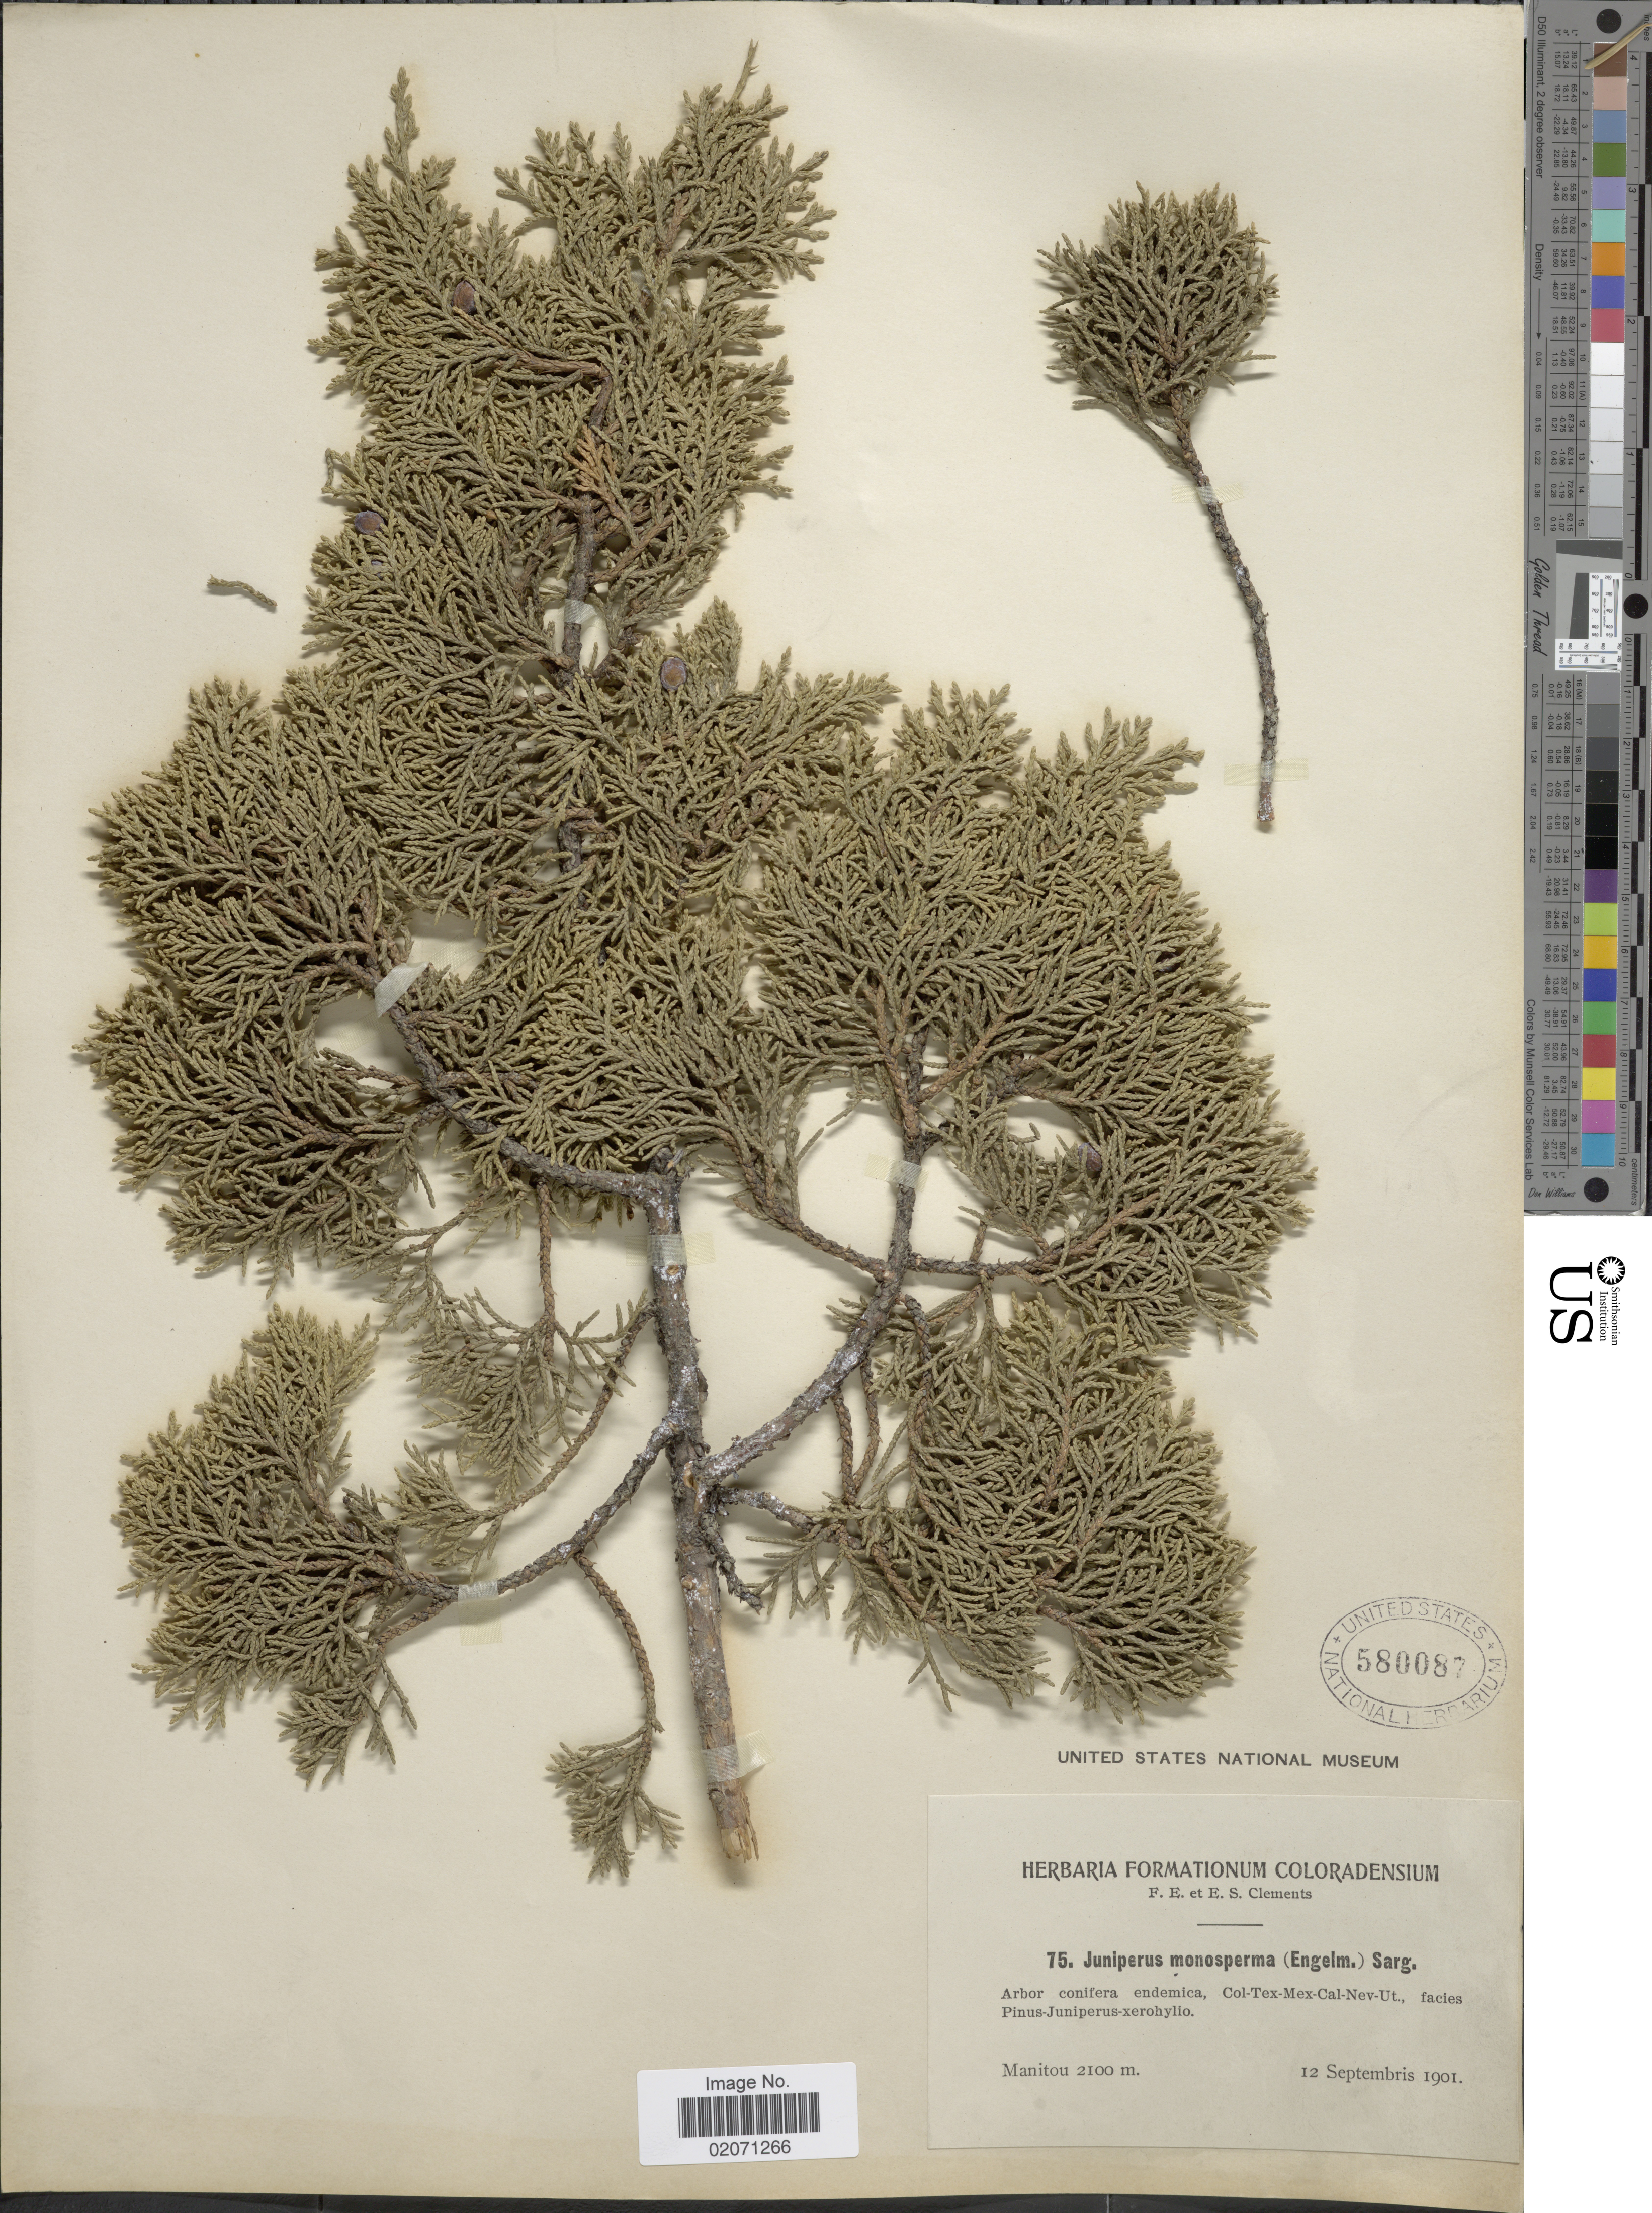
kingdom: Plantae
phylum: Tracheophyta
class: Pinopsida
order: Pinales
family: Cupressaceae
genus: Juniperus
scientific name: Juniperus monosperma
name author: (Engelm.) Sarg.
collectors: F. E. Clements & E. S. Clements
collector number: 75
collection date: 1901-09-12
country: United States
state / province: Colorado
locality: Arbor confera endemica, Col-Tex-Mex-Cal-Nev-Ut, Manitou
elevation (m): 2100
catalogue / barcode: US 580087